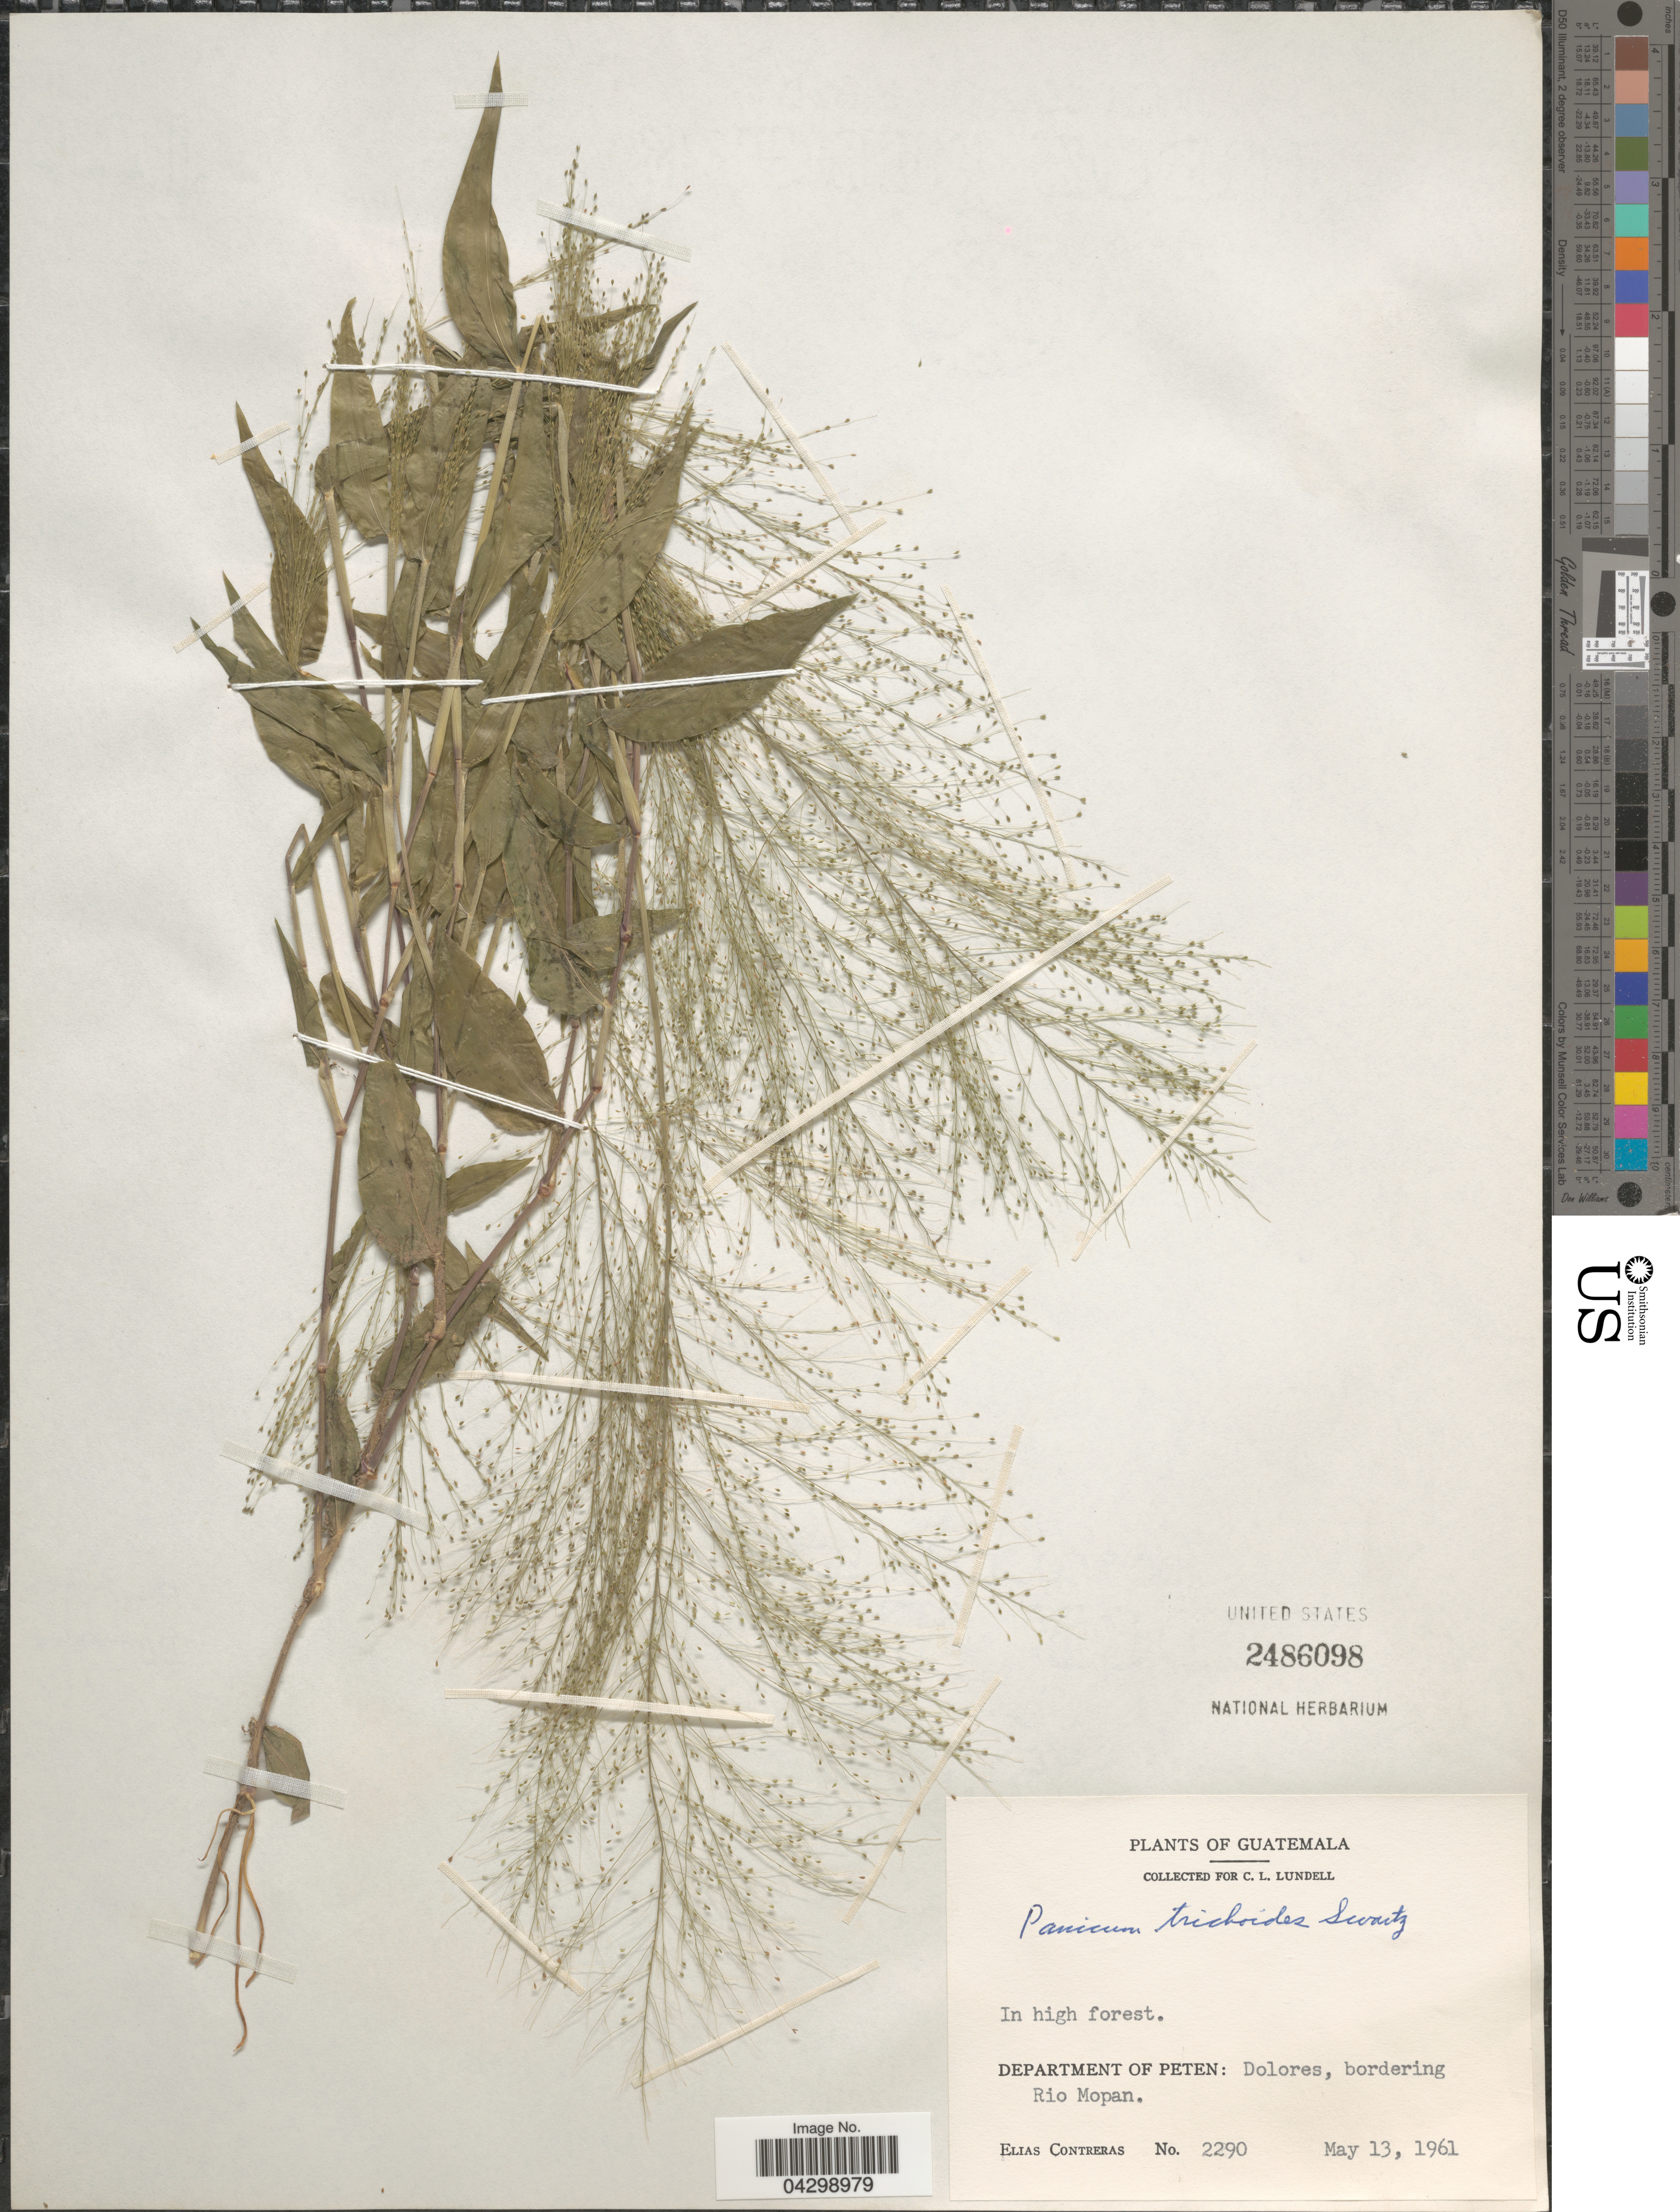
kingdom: Plantae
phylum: Tracheophyta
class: Liliopsida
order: Poales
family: Poaceae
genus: Panicum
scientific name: Panicum trichoides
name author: Sw.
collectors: E. Contreras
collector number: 2290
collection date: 1961-05-13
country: Guatemala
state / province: El Peten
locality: In high forest. Department of Peten: Dolores, bordering Rio Mopan.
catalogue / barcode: US 2486098